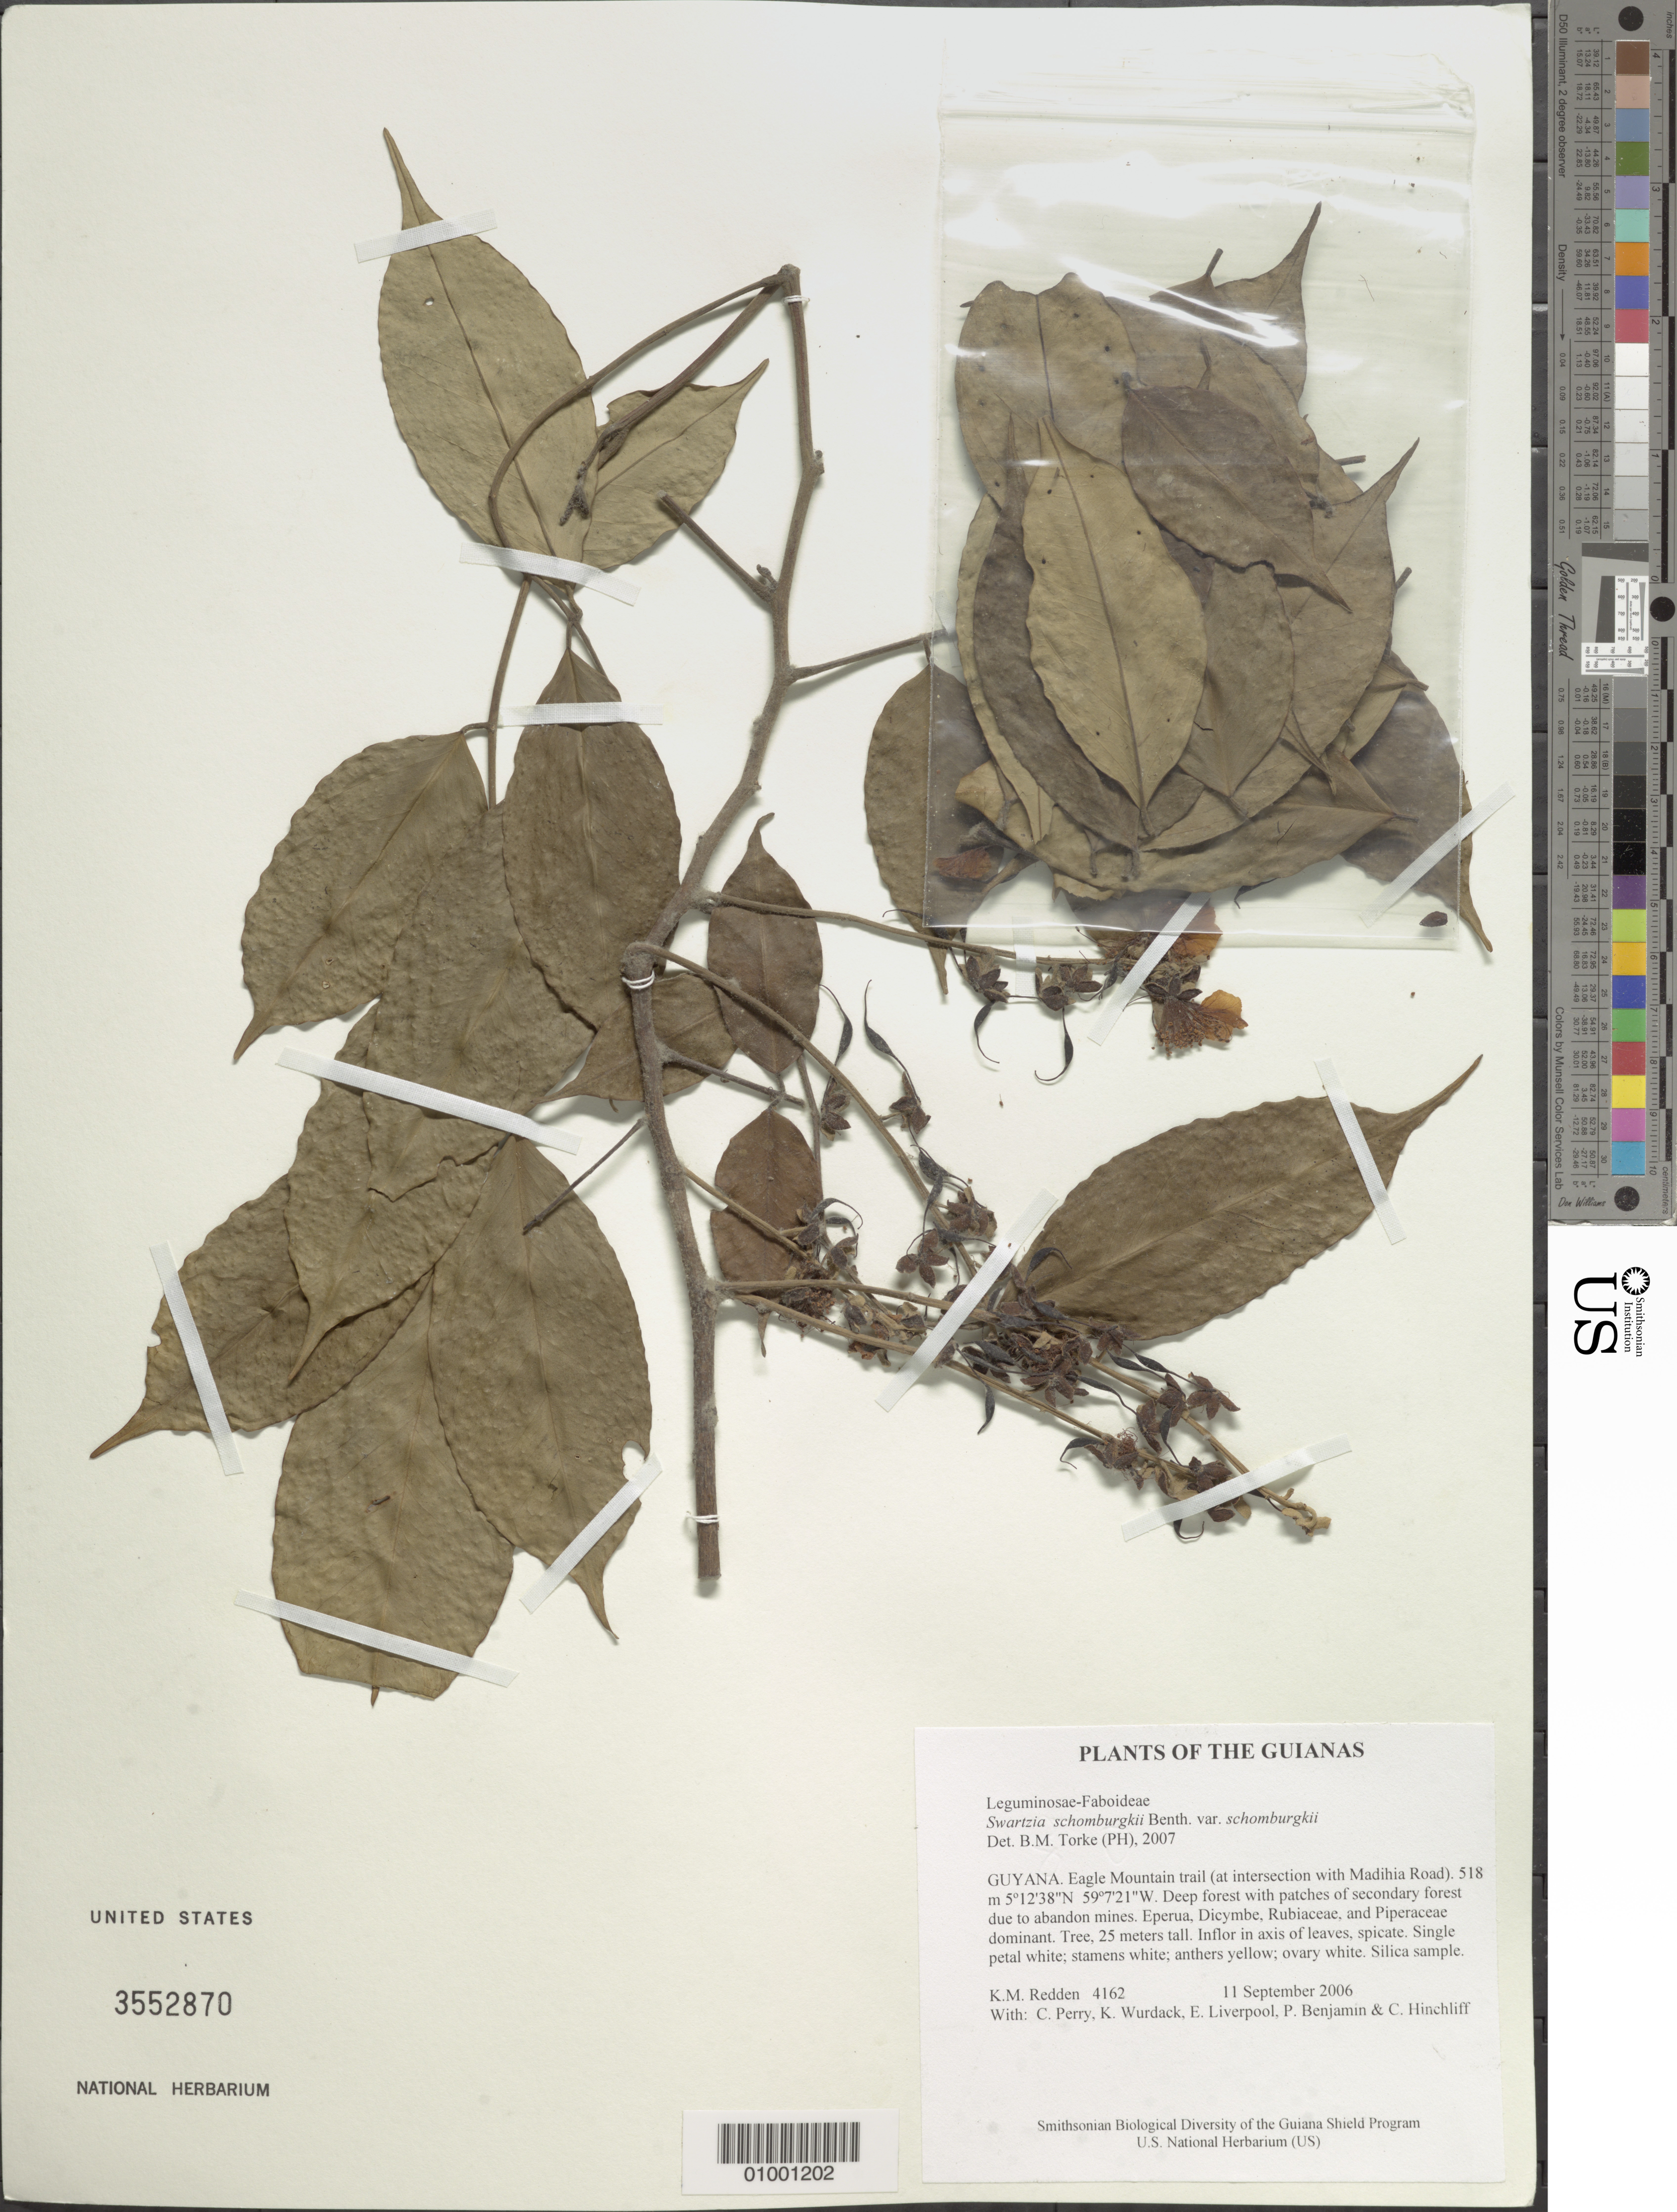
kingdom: Plantae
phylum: Tracheophyta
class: Magnoliopsida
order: Fabales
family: Fabaceae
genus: Swartzia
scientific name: Swartzia schomburgkii var. guayanensis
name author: R.S. Cowan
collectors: K. M. Redden, C. Perry, K. Wurdack, E. Liverpool, P. Benjamin & C. E. Hinchliff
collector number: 4162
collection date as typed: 11 September 2006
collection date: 2006-09-11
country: Guyana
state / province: Potaro-Siparuni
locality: Eagle Mountain trail (at intersection with Madihia Road)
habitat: Deep forest with patches of secondary forest due to abandoned mines. Eperua, Dicymbe, Rubiaceae, and Piperaceae dominant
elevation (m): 518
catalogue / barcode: US 3552870